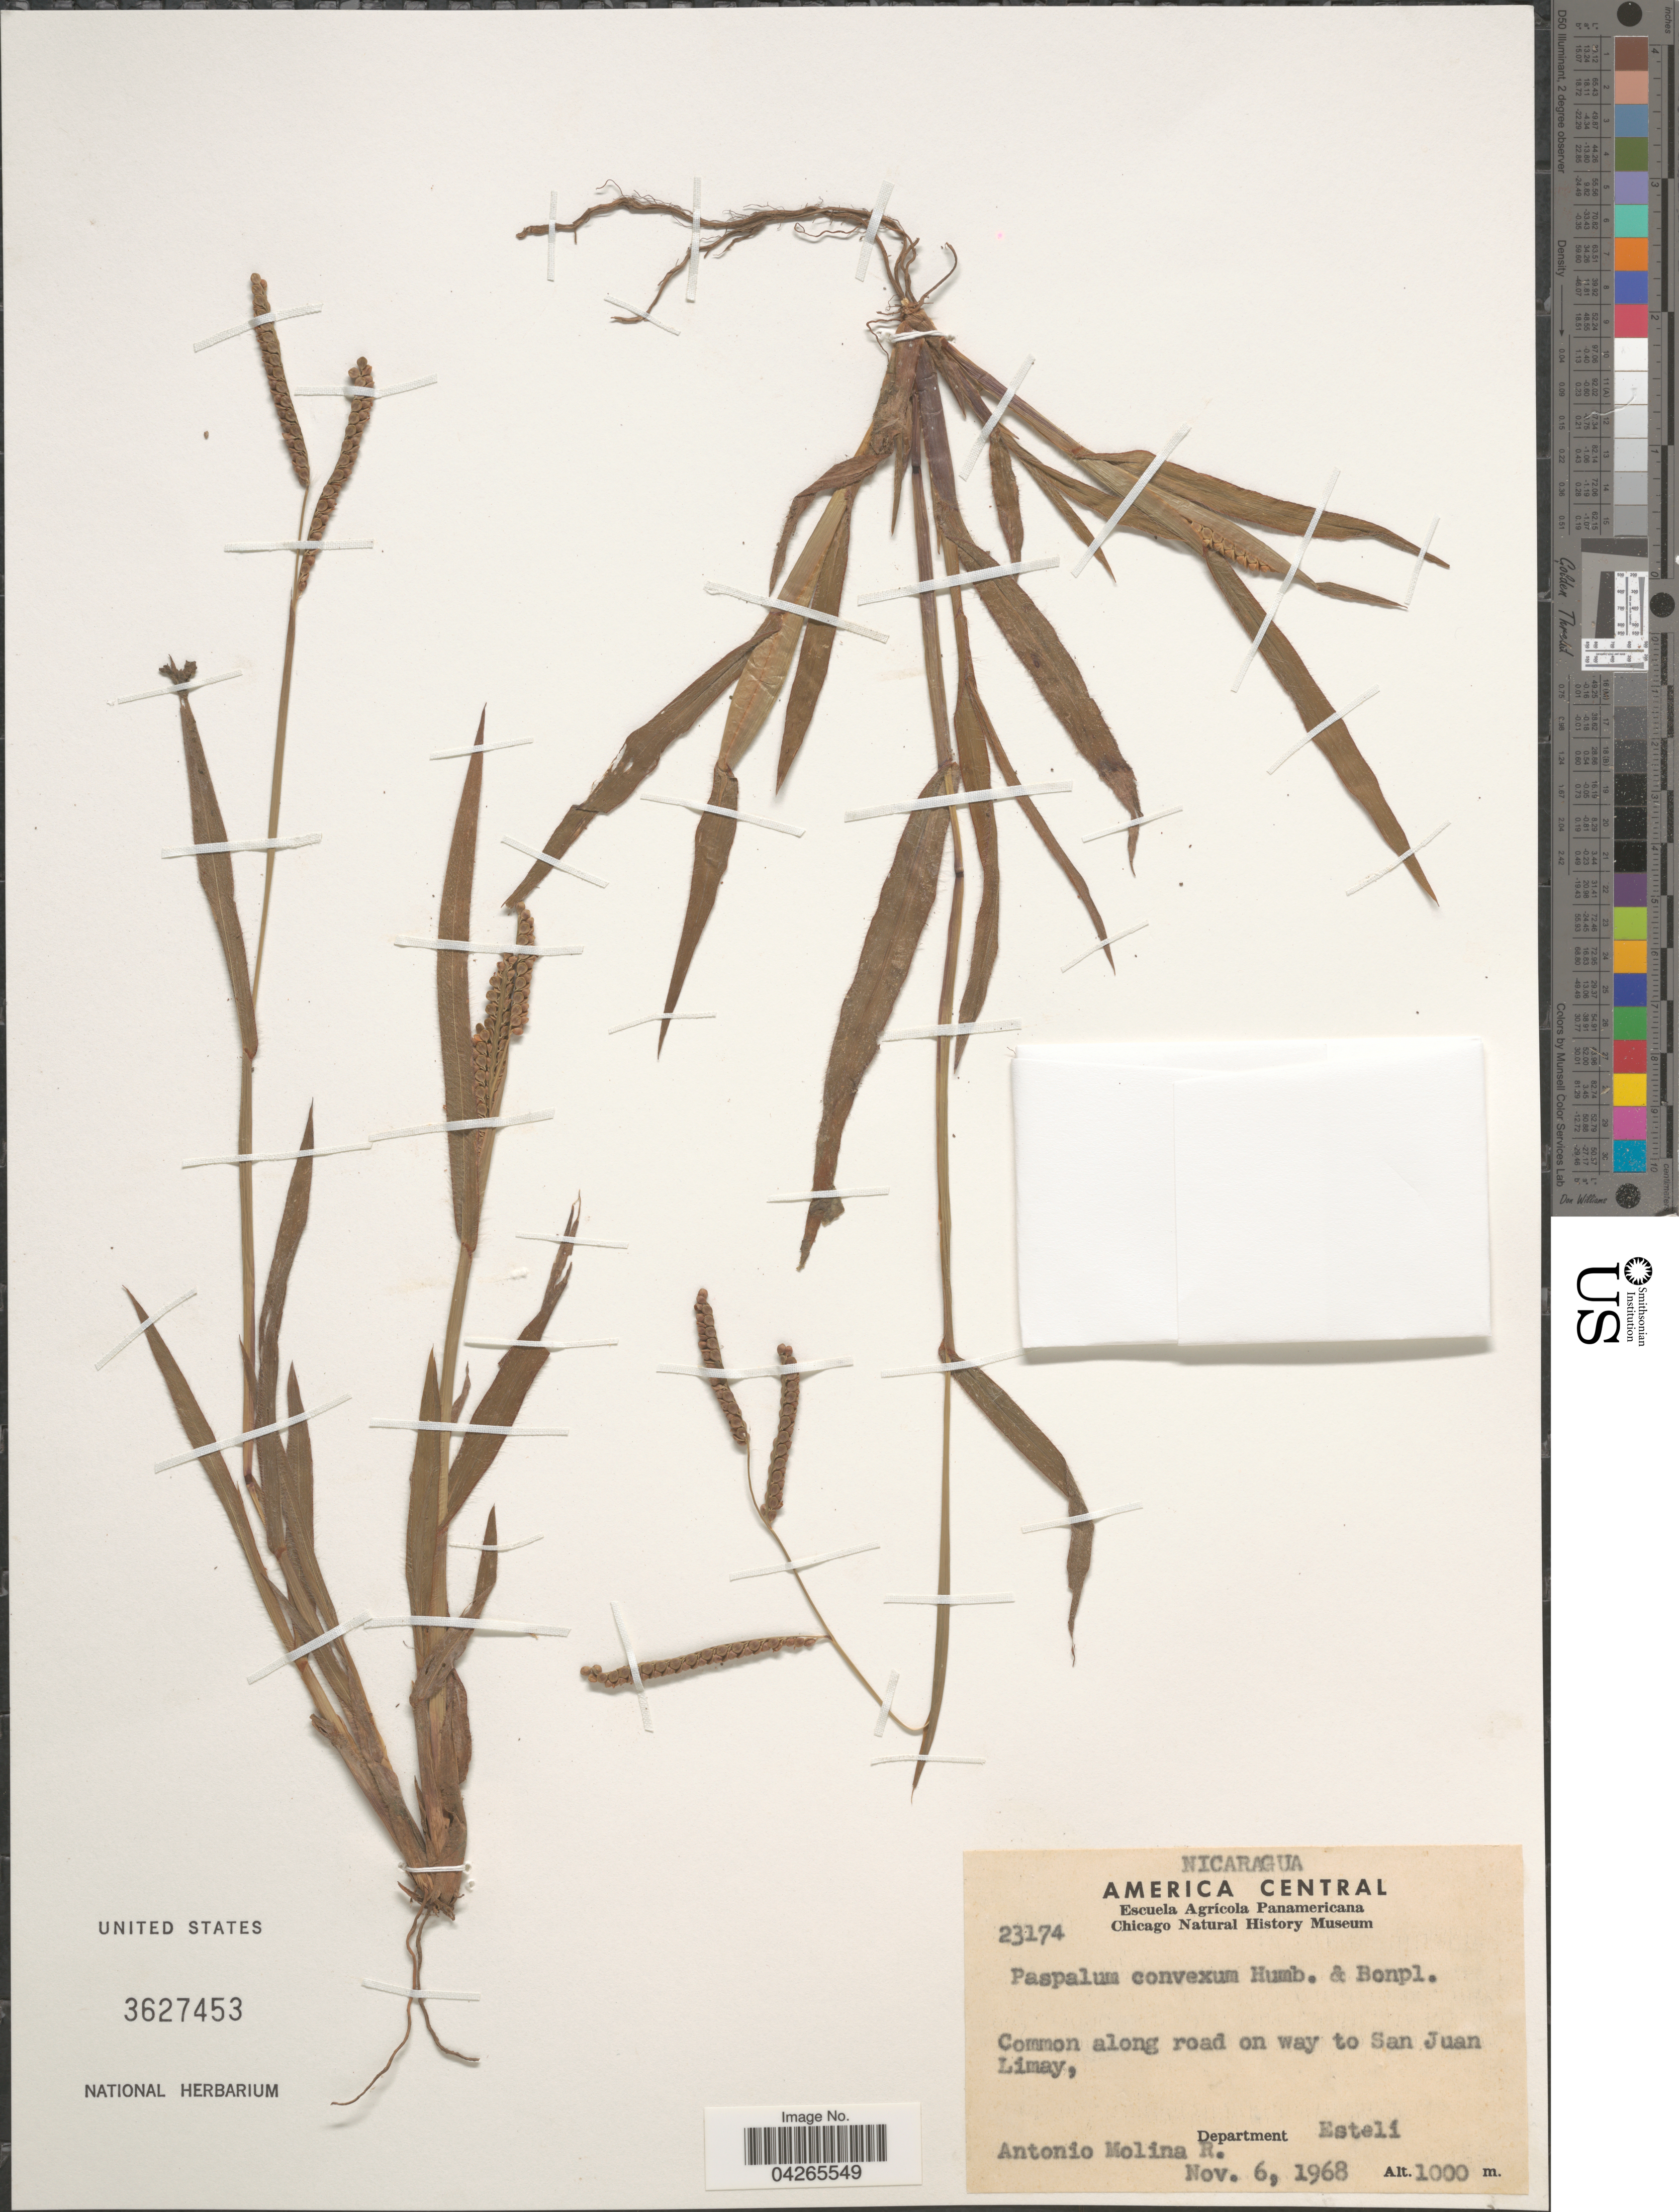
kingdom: Plantae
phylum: Tracheophyta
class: Liliopsida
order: Poales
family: Poaceae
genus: Paspalum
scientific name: Paspalum convexum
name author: Humb. & Bonpl. ex Flüggé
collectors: A. Molina R.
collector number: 23174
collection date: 1968-11-06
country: Nicaragua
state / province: Esteli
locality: Common along road on way to San Juan Limay, Department Estelí.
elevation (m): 1000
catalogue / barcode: US 3627453